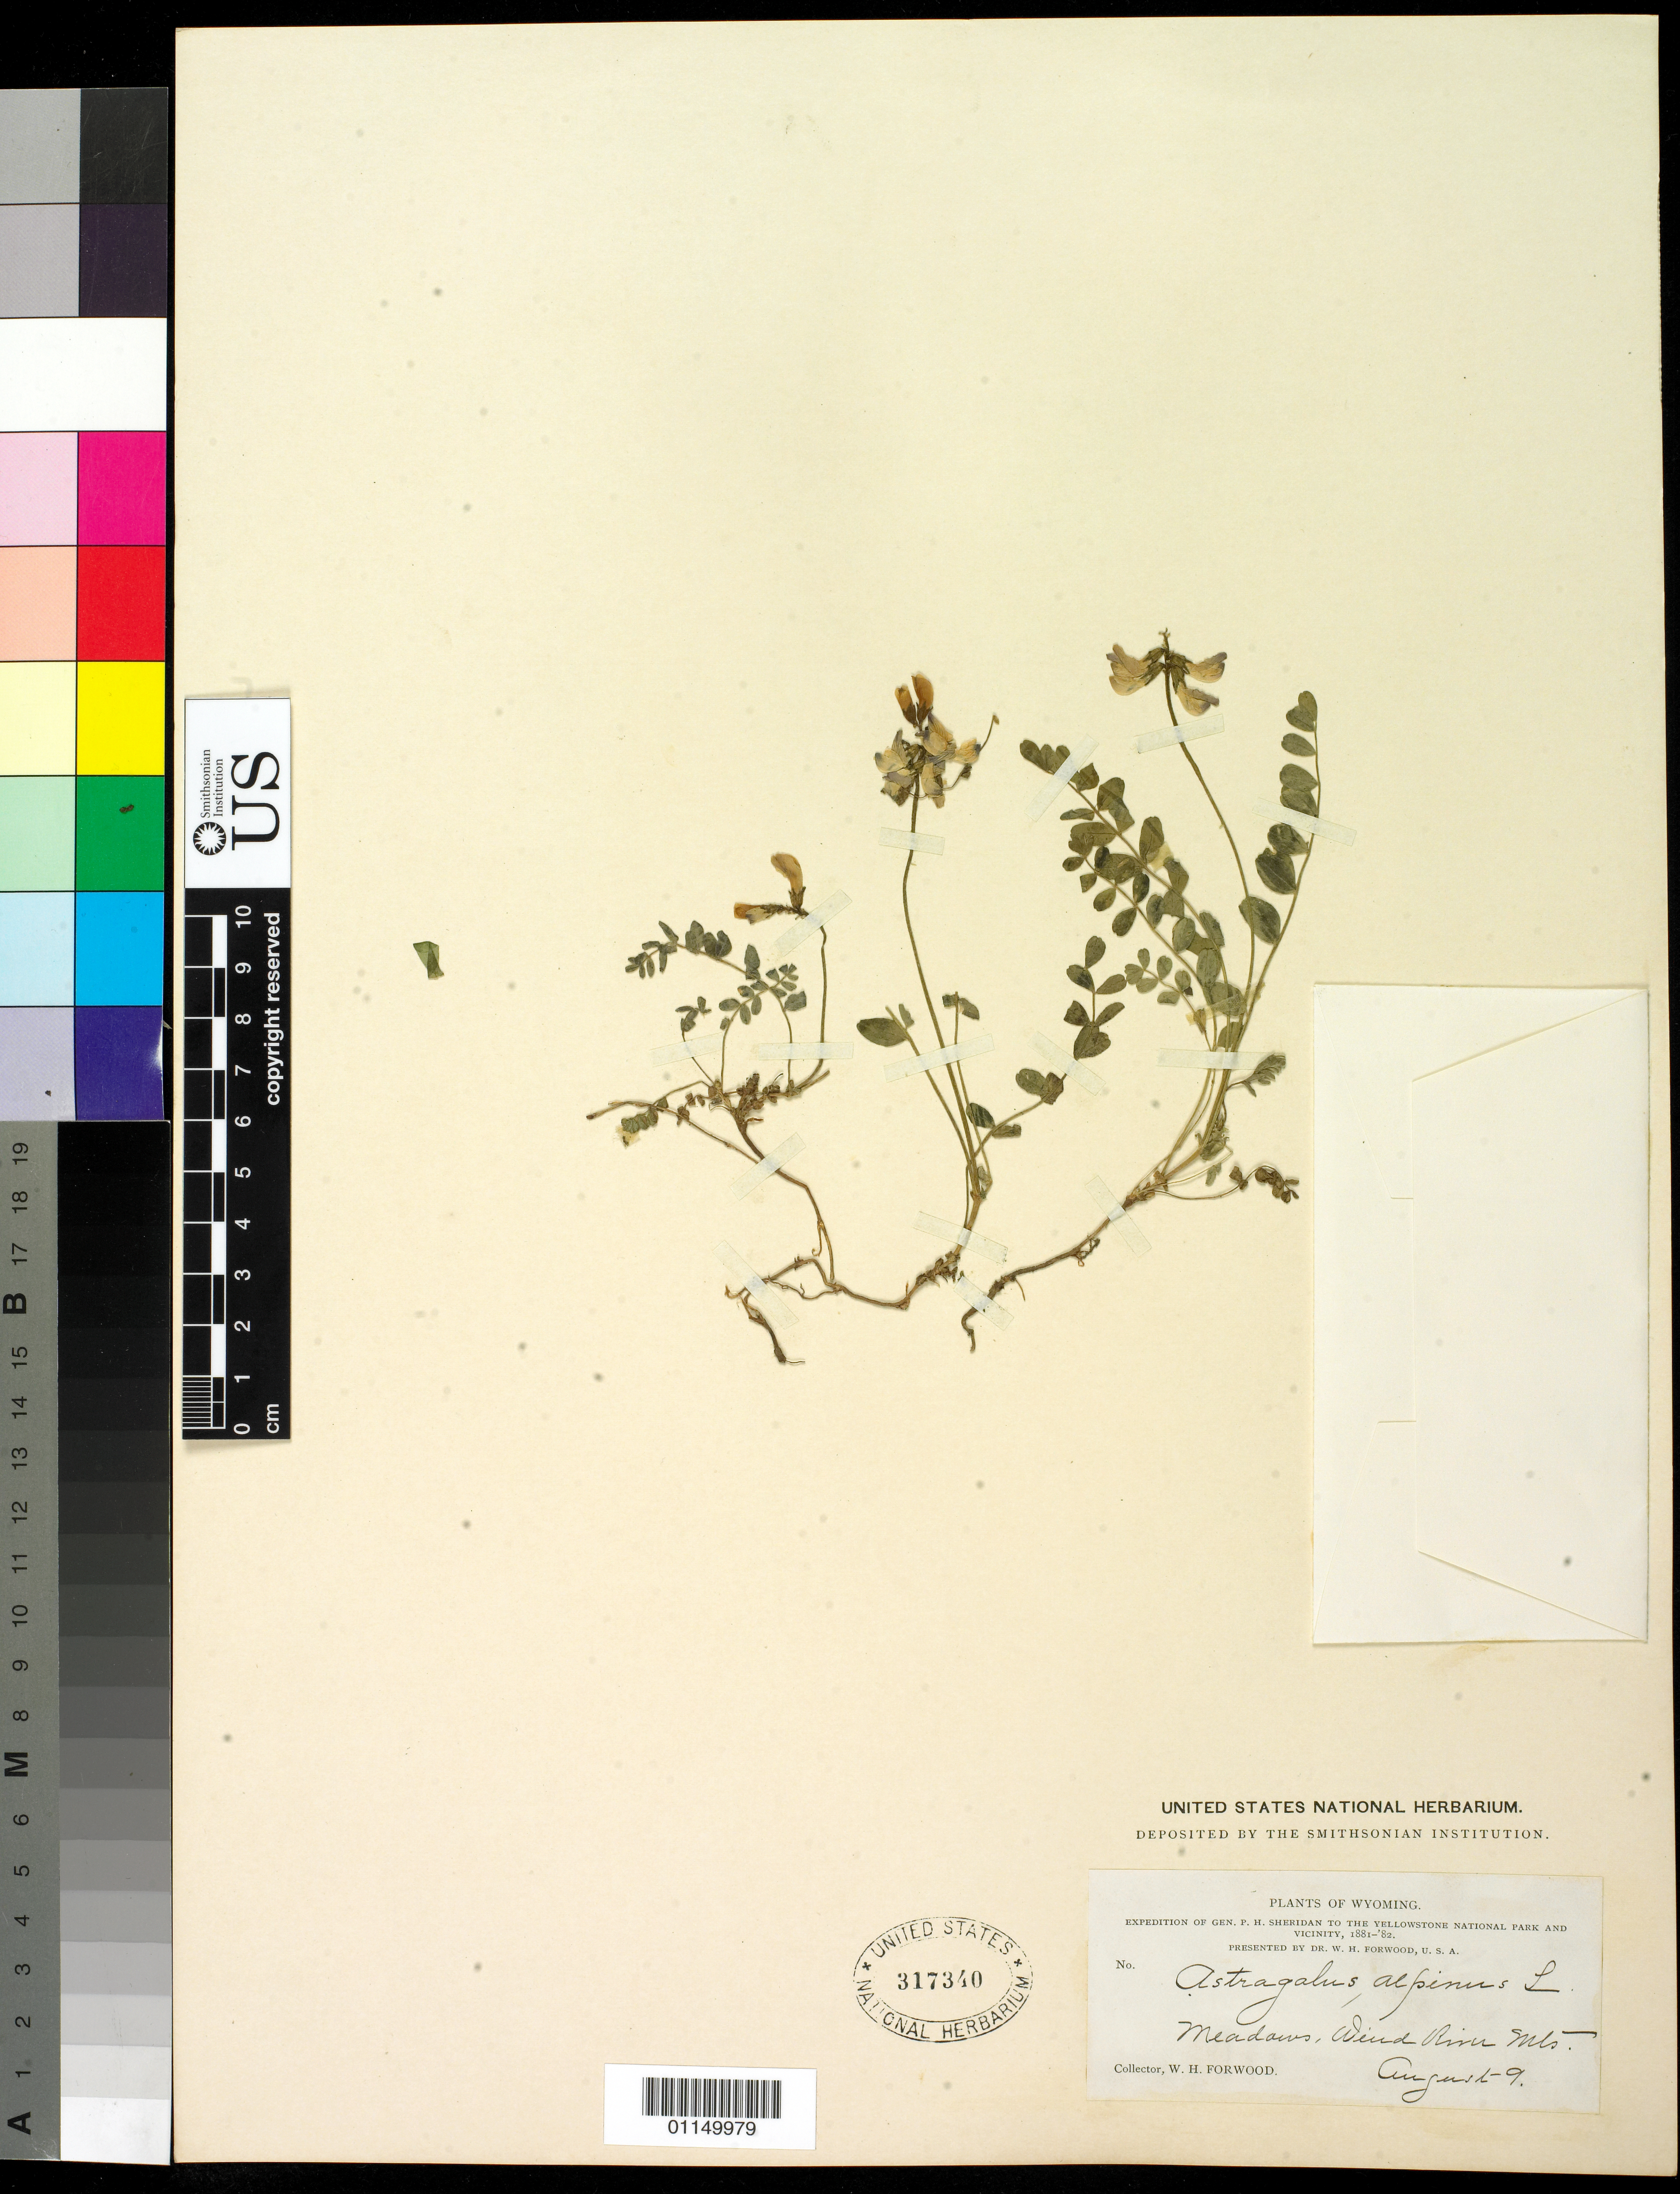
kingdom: Plantae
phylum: Tracheophyta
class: Magnoliopsida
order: Fabales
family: Fabaceae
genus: Astragalus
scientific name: Astragalus alpinus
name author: L.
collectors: W. Forwood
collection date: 1881-08-09 or 1882-08-09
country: United States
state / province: Wyoming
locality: Wind River Mts.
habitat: Meadows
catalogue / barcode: US 317340